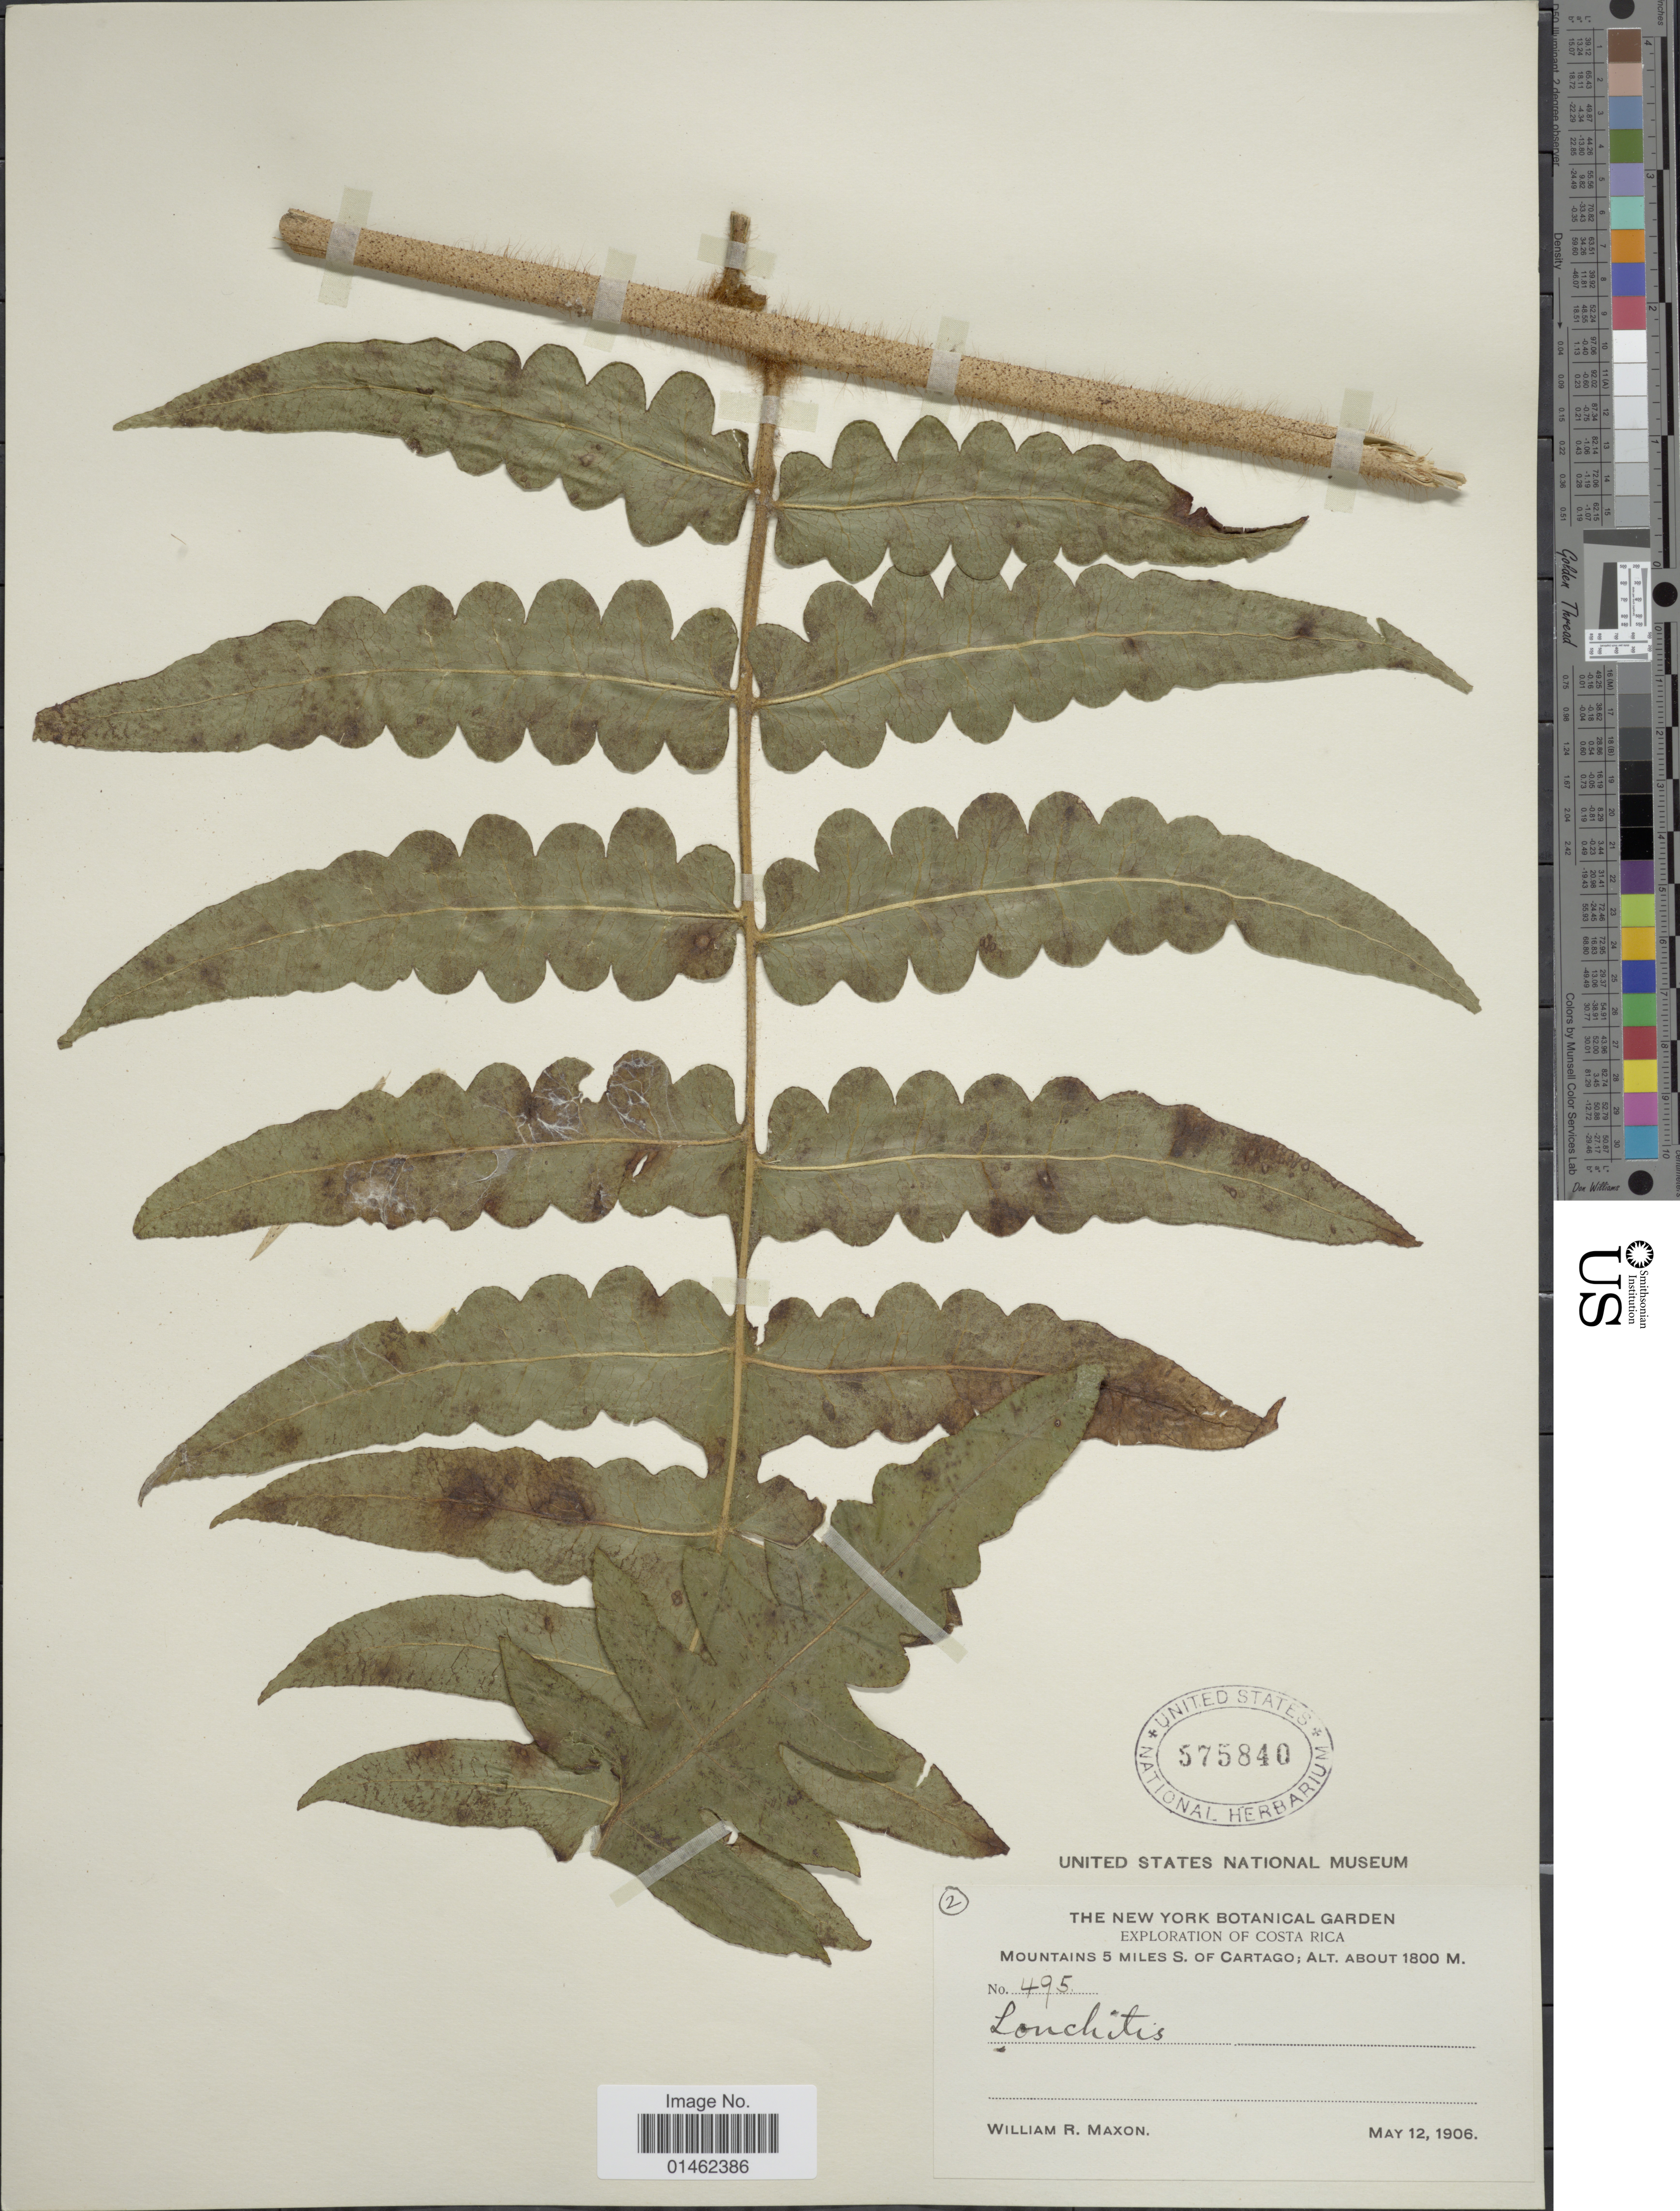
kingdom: Plantae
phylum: Tracheophyta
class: Polypodiopsida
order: Polypodiales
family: Dennstaedtiaceae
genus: Blotiella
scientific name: Blotiella lindeniana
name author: (Hook.) R.M. Tryon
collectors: W. R. Maxon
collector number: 495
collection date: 1906-05-12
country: Costa Rica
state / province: Cartago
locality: Mountains 5 miles S. of Cartago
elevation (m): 1800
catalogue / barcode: US 575840